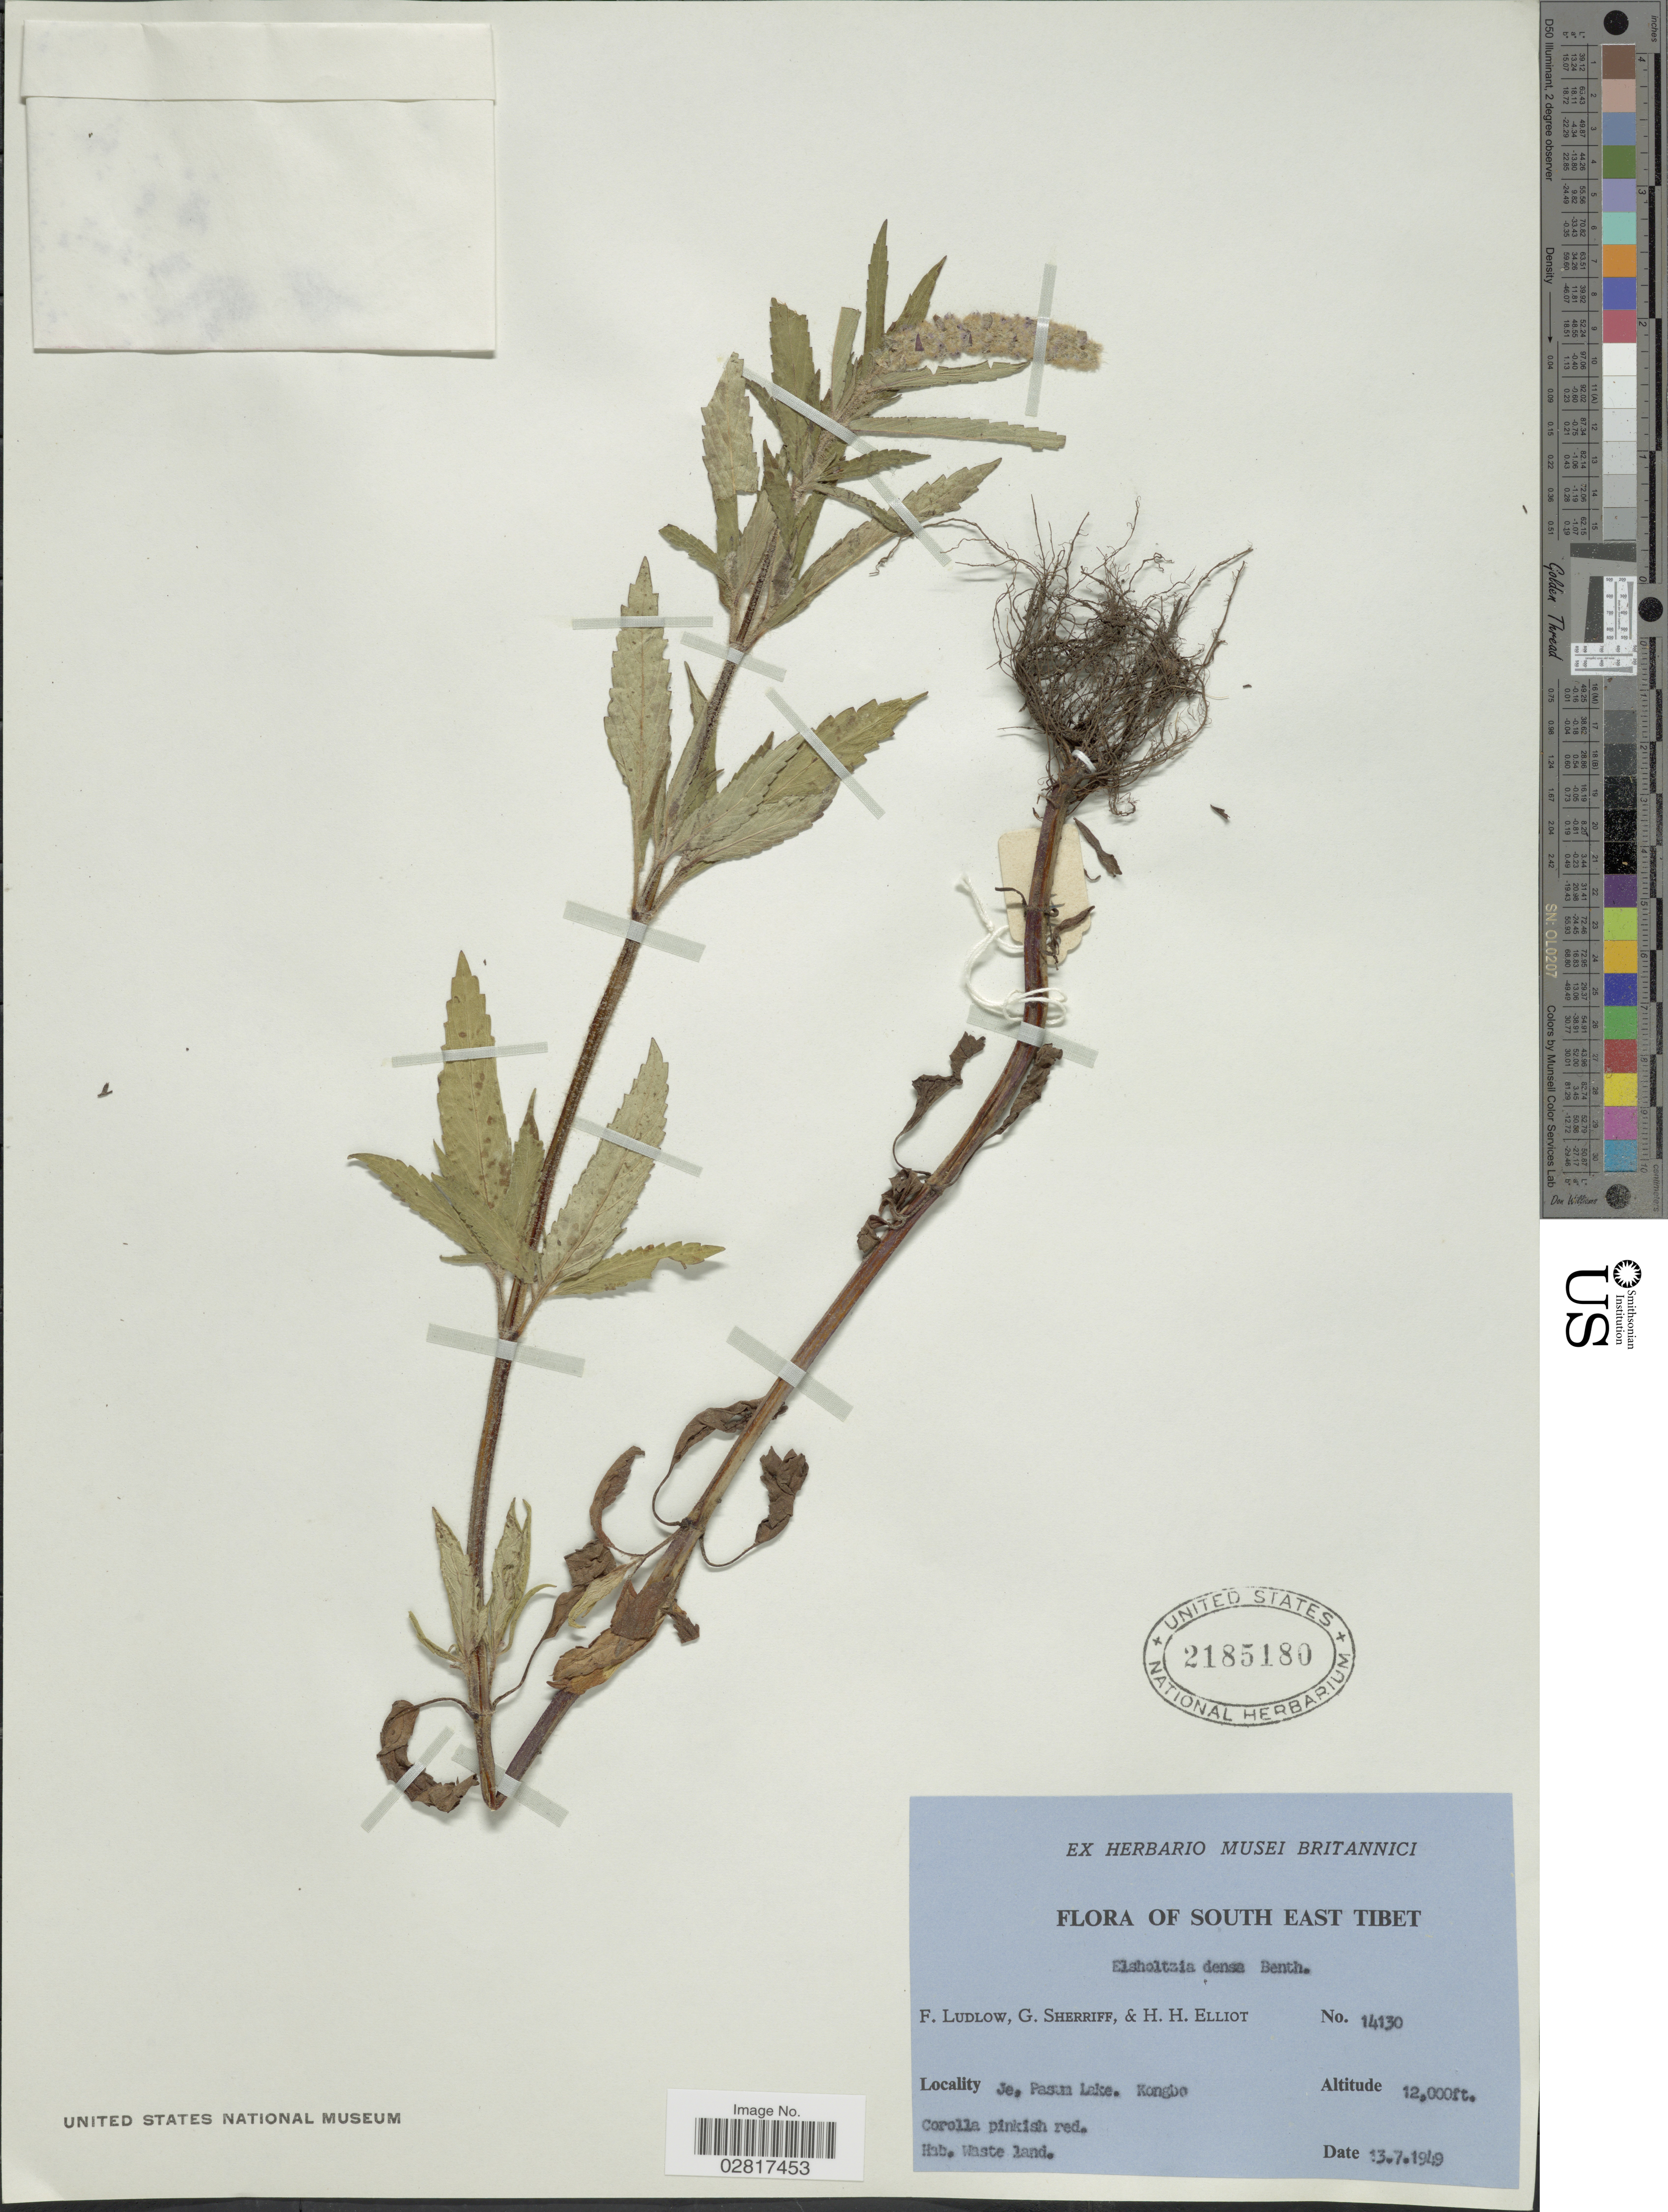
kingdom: Plantae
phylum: Tracheophyta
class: Magnoliopsida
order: Lamiales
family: Lamiaceae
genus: Elsholtzia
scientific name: Elsholtzia densa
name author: Benth.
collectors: F. Ludlow, G. Sherriff & H. H. Elliot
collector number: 14130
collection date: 1949-07-13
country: China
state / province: Xizang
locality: South East Tibet, Je, Pasum Lake. Kongbo.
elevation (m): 3658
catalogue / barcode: US 2185180